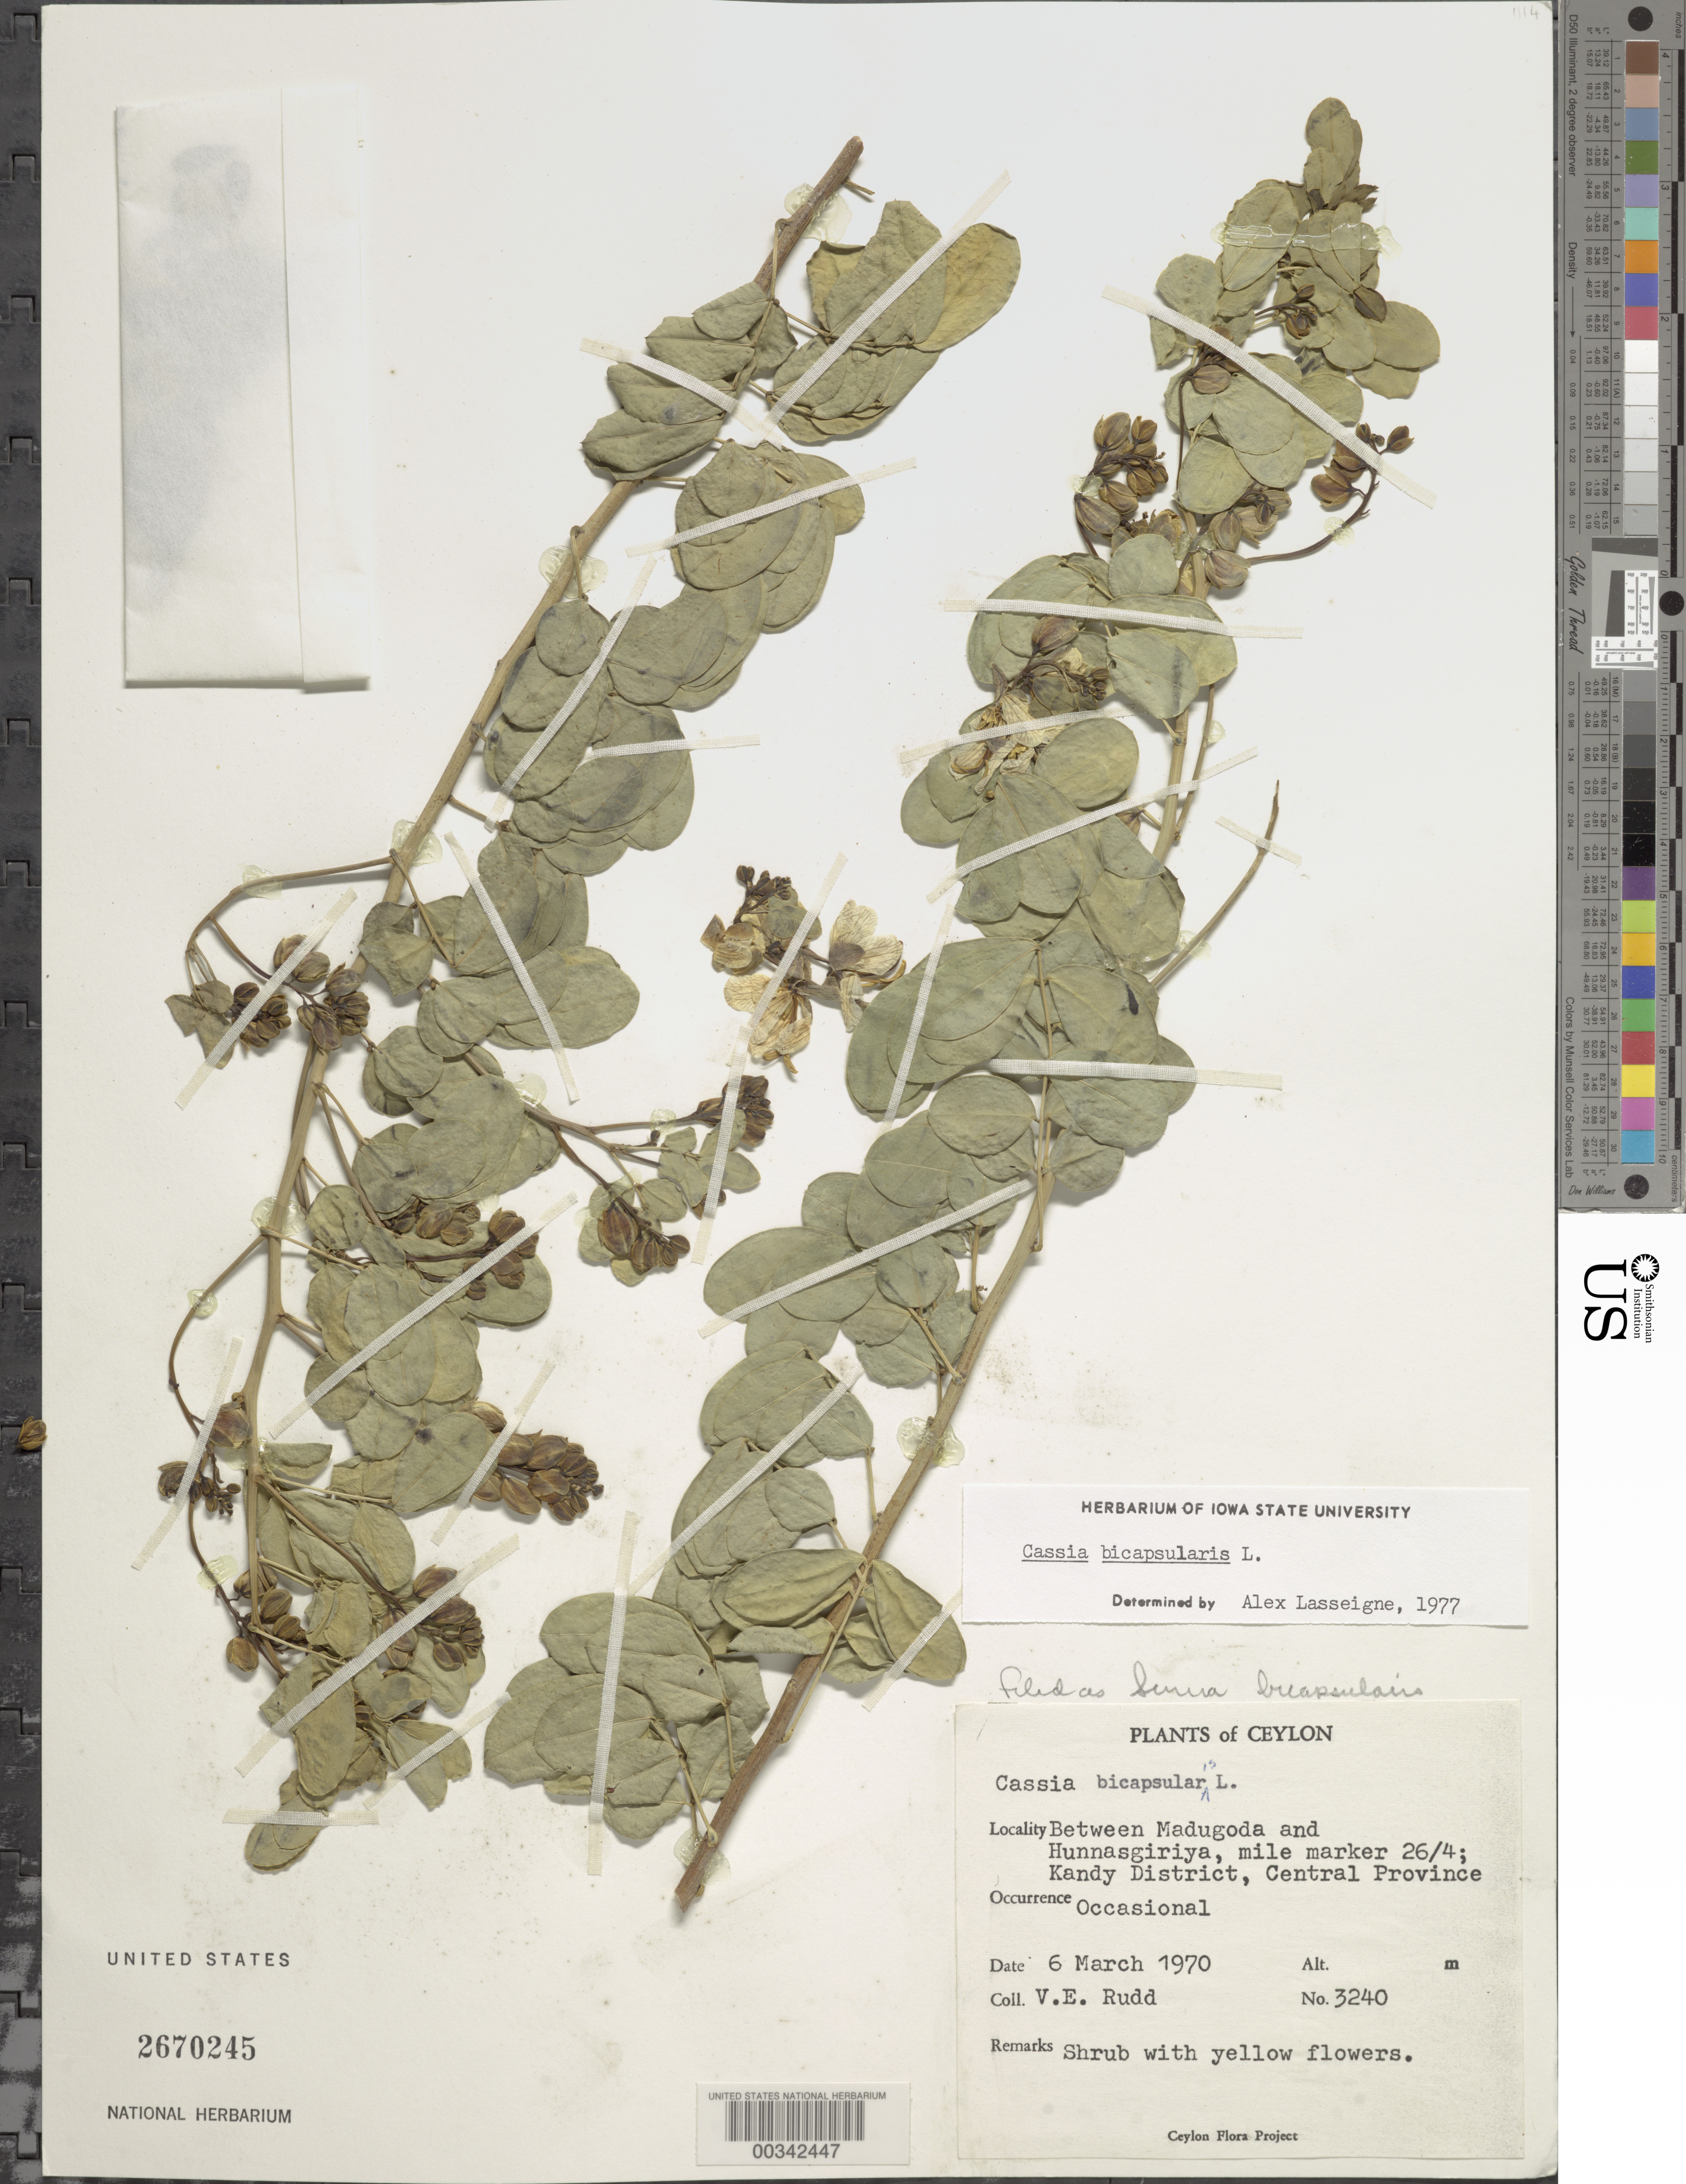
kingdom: Plantae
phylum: Tracheophyta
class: Magnoliopsida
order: Fabales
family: Fabaceae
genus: Senna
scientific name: Senna bicapsularis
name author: (L.) Roxb.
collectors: V. E. Rudd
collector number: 3240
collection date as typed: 06 Mar 1970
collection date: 1970-03-06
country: Sri Lanka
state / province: Central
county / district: Kandy Dist.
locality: Between madugoda and hunnasgiriya, mile marker 26/4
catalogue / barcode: US 2670245